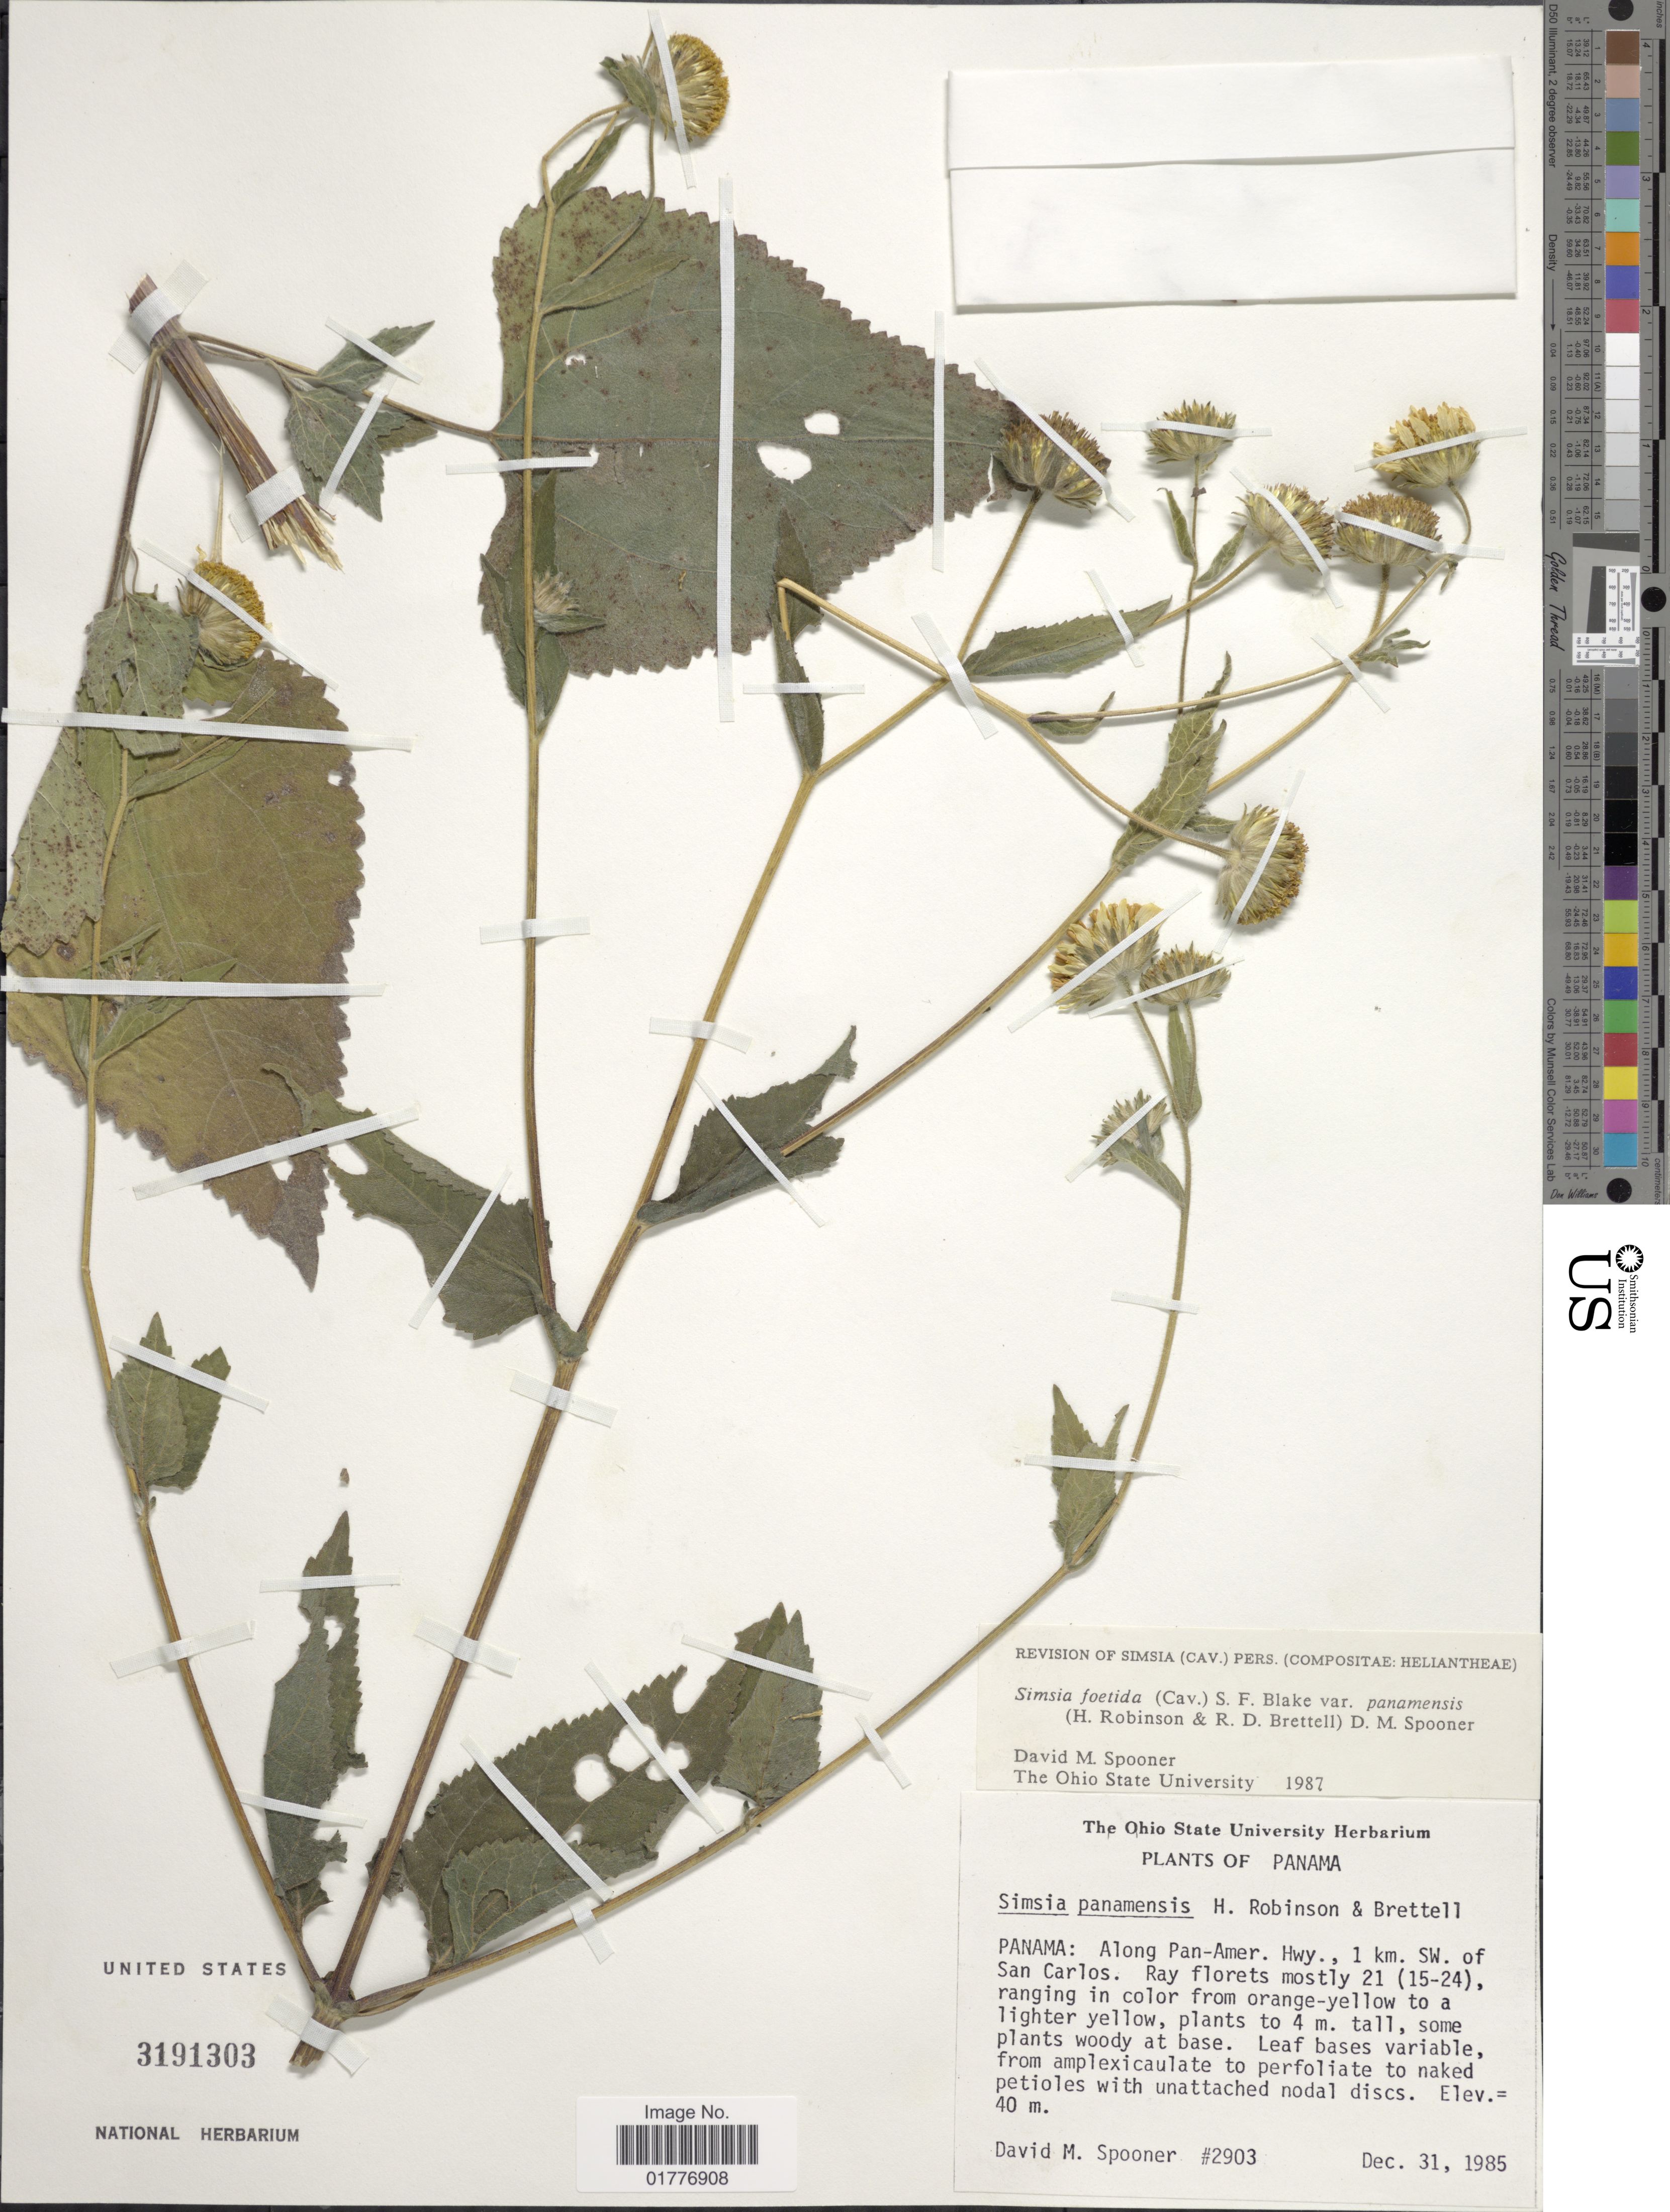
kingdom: Plantae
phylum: Tracheophyta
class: Magnoliopsida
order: Asterales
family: Asteraceae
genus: Simsia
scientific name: Simsia foetida var. panamensis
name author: (H. Rob. & Brettell) D.M. Spooner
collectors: D. Spooner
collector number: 2903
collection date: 1985-12-31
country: Panama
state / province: Panamá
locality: Panama: Along Pan-Amer, Hwy., 1 km. SW. of San Carlos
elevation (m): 40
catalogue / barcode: US 3191303